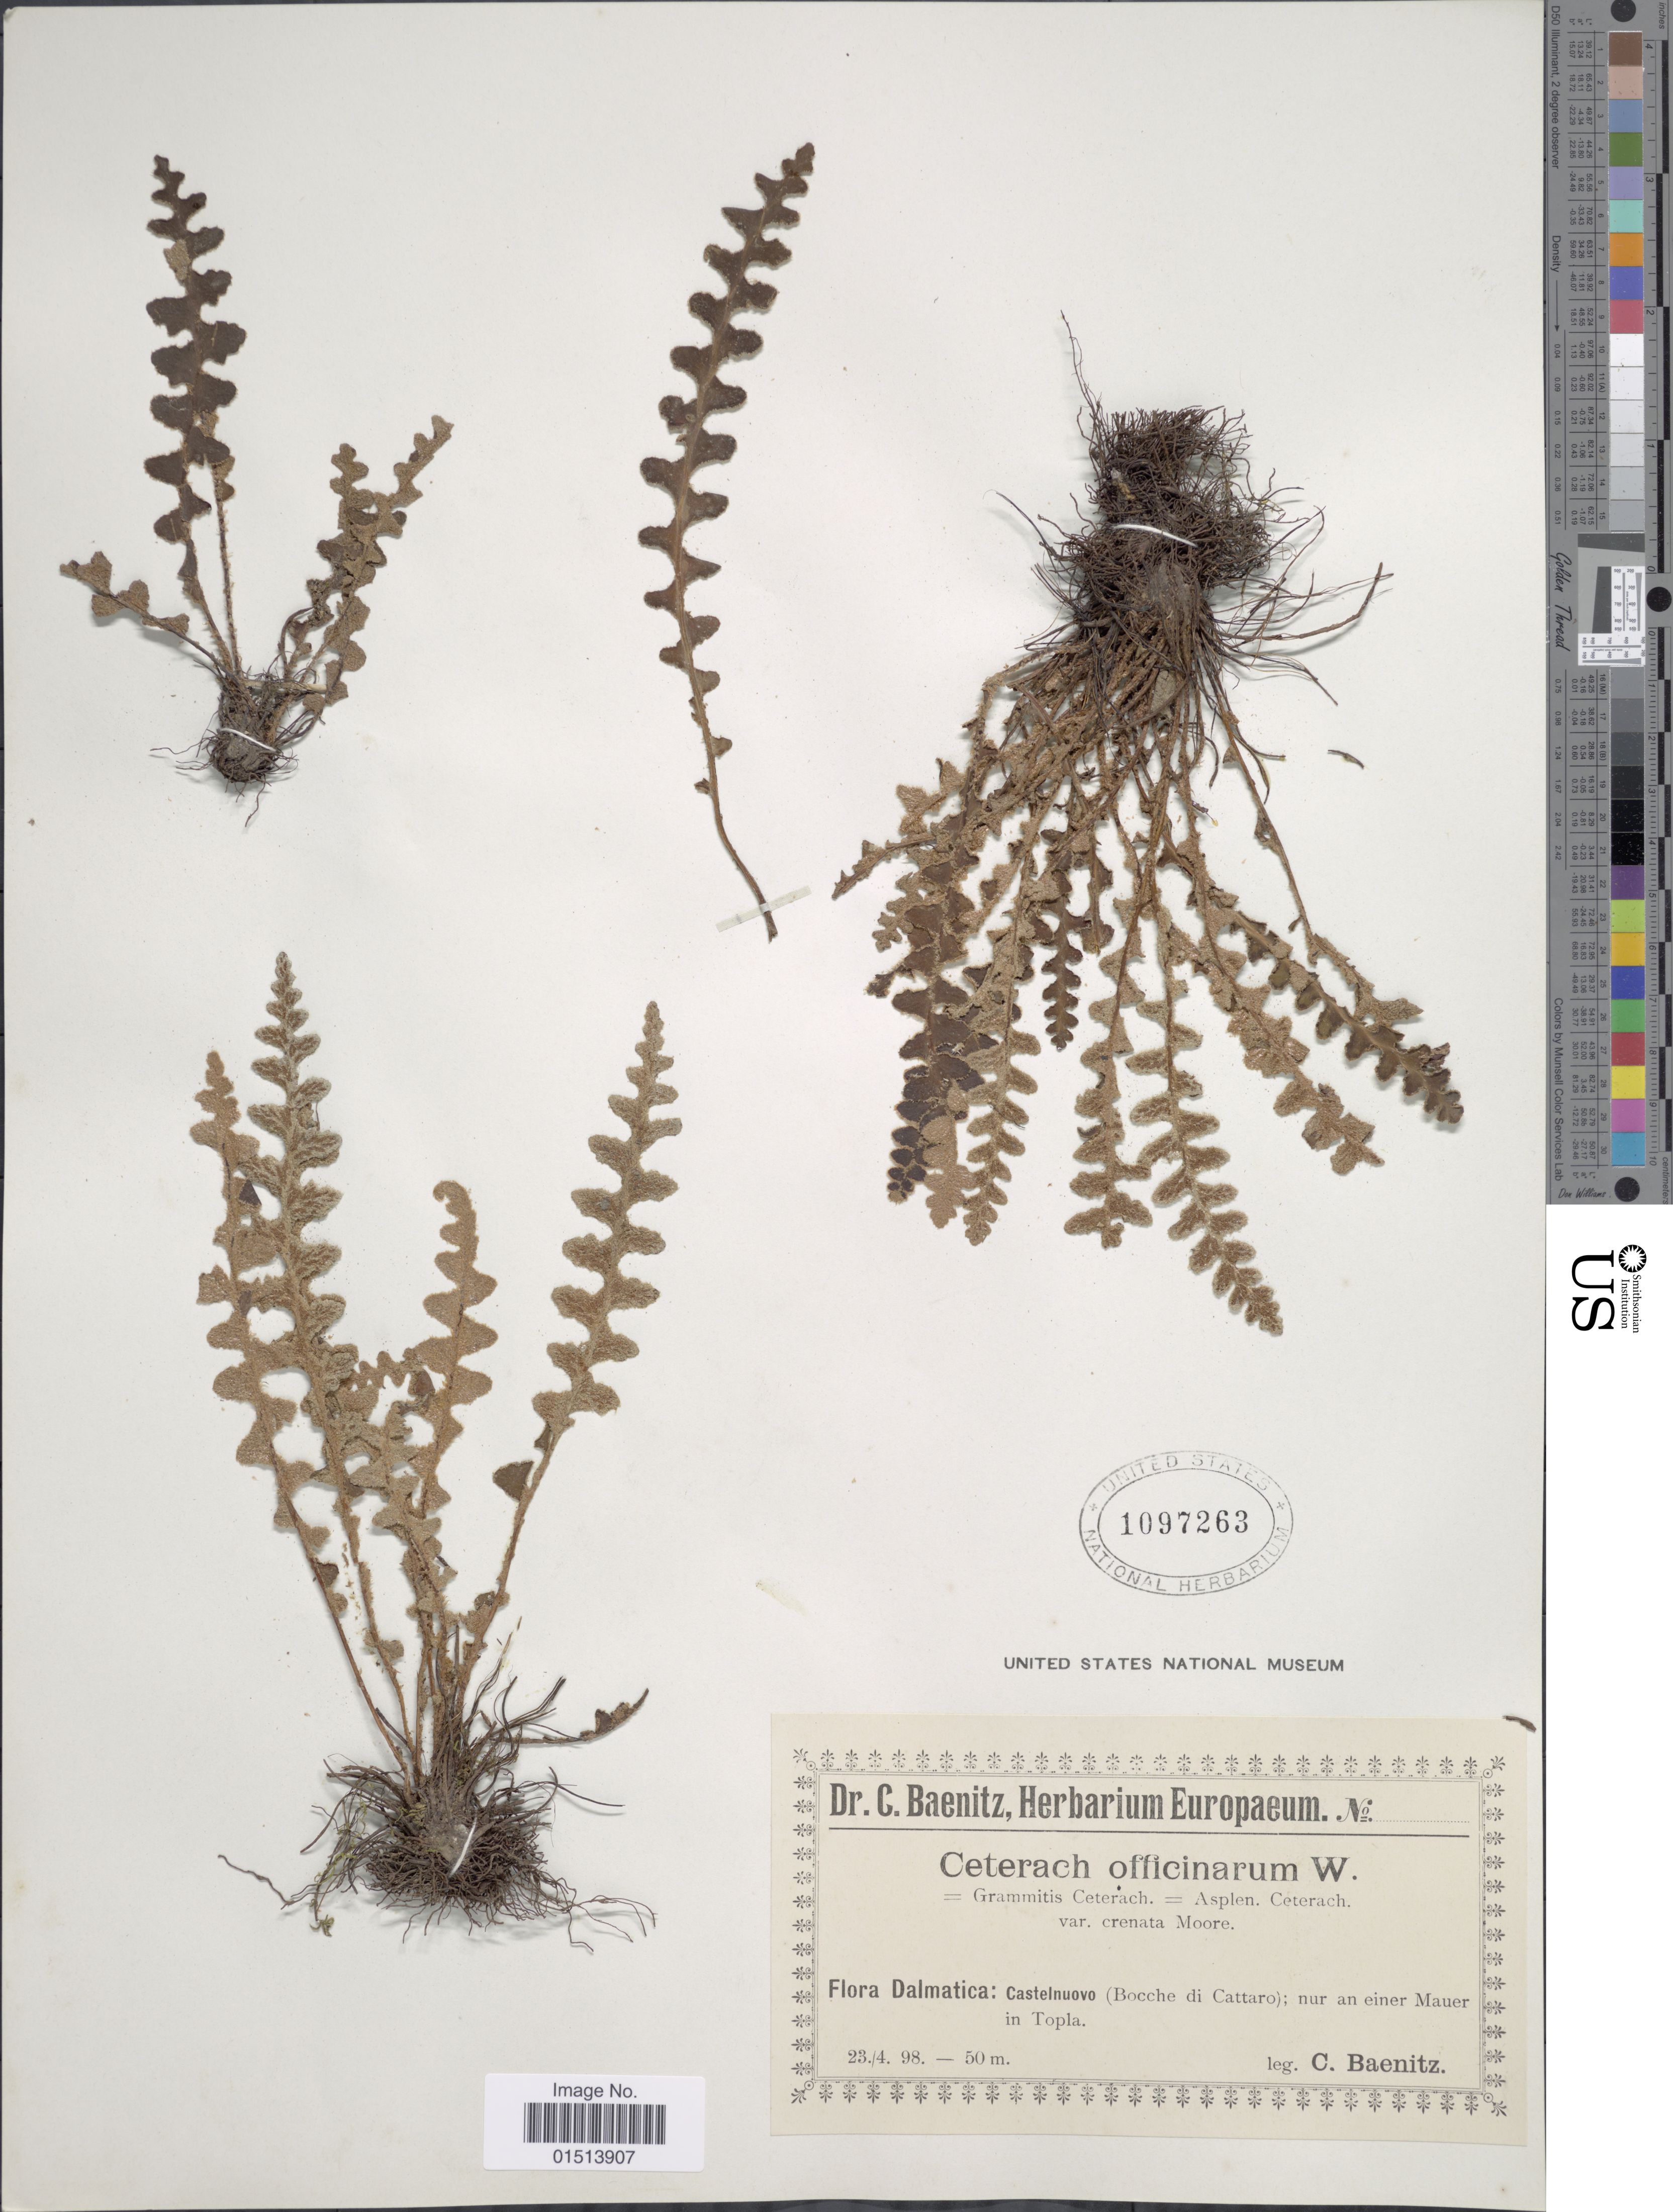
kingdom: Plantae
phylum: Tracheophyta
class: Polypodiopsida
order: Polypodiales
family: Aspleniaceae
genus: Asplenium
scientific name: Asplenium officinarum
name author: DC.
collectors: C. G. Baenitz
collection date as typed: Transcribed d/m/y: 23/4/98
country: Germany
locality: Dalmatica: Castelnuovo (Bocche di Cattaro); nur an einer Mauer in Topla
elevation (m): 50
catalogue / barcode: US 1097263